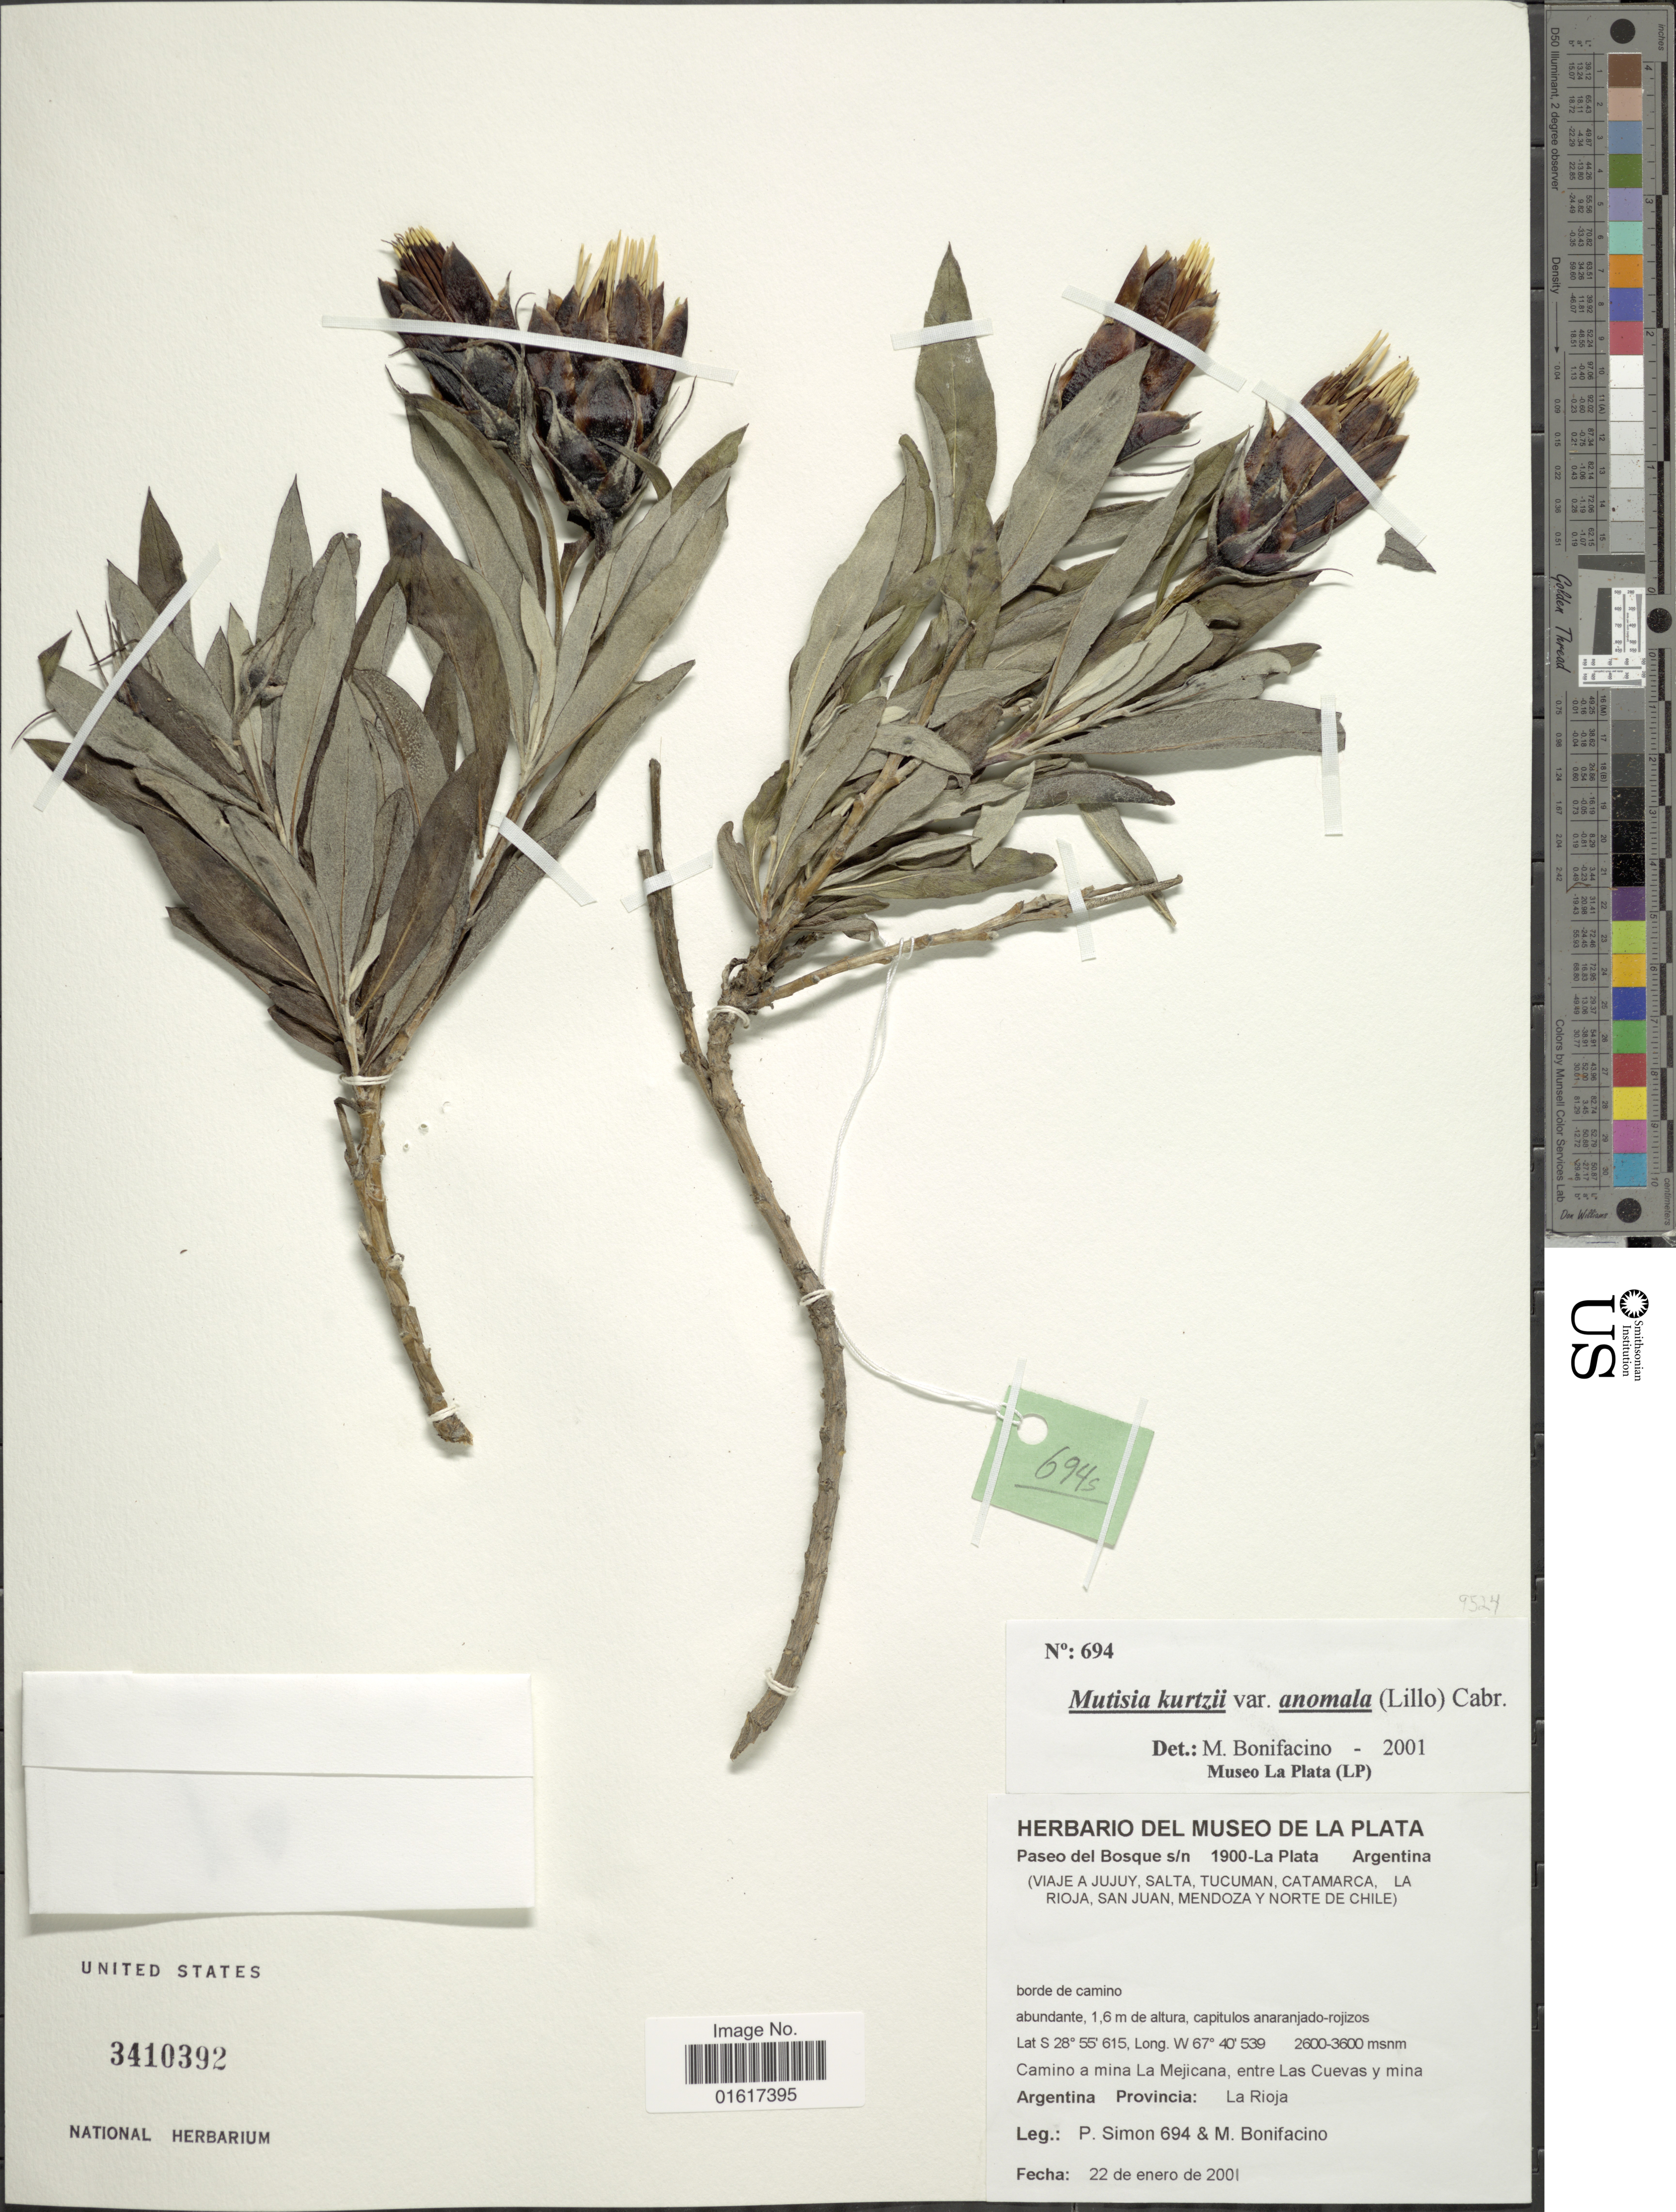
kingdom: Plantae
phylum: Tracheophyta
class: Magnoliopsida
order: Asterales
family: Asteraceae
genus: Mutisia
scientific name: Mutisia kurtzii var. anomala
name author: (Lillo) Cabrera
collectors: P. Simon & M. Bonifacino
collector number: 694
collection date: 2001-01-22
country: Argentina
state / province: La Rioja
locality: Camino a mina La Mejicana, entre Las Cuevas y mina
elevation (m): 2600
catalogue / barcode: US 3410392